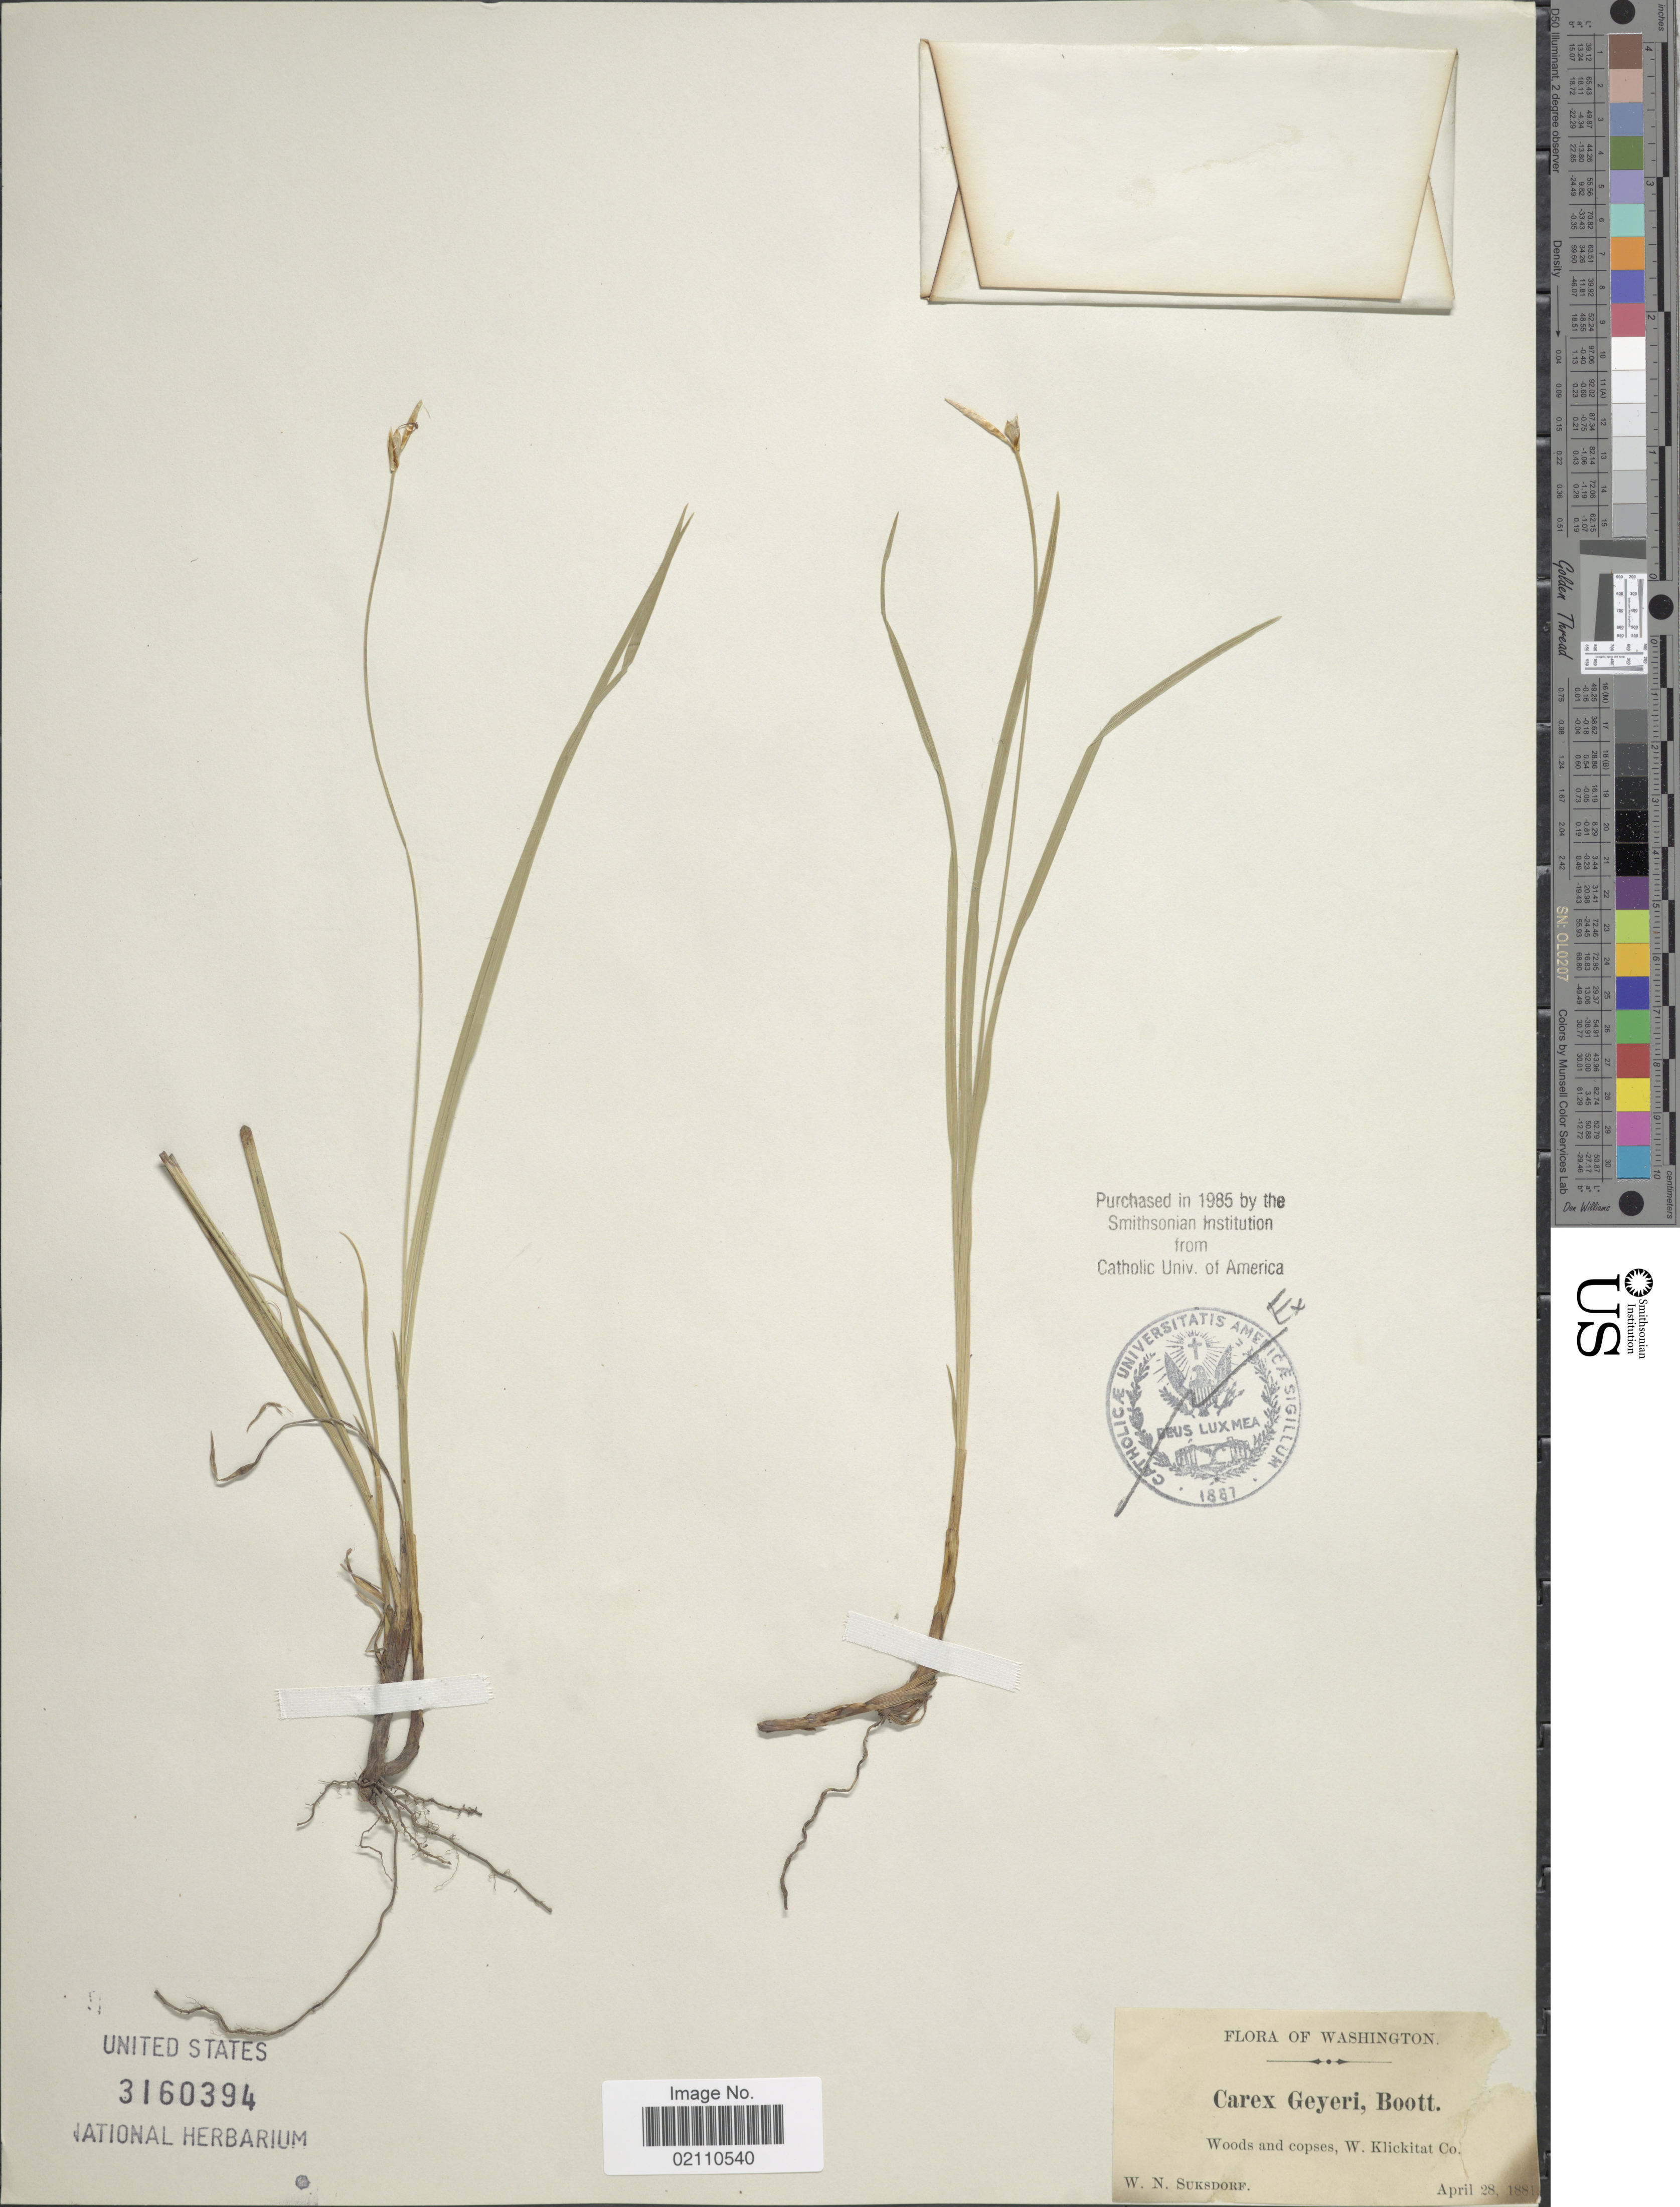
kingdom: Plantae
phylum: Tracheophyta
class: Liliopsida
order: Poales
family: Cyperaceae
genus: Carex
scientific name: Carex geyeri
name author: Boott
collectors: W. N. Suksdorf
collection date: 1881-04-28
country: United States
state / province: Washington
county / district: Klickitat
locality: W. Klickitat Co.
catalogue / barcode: US 3160394